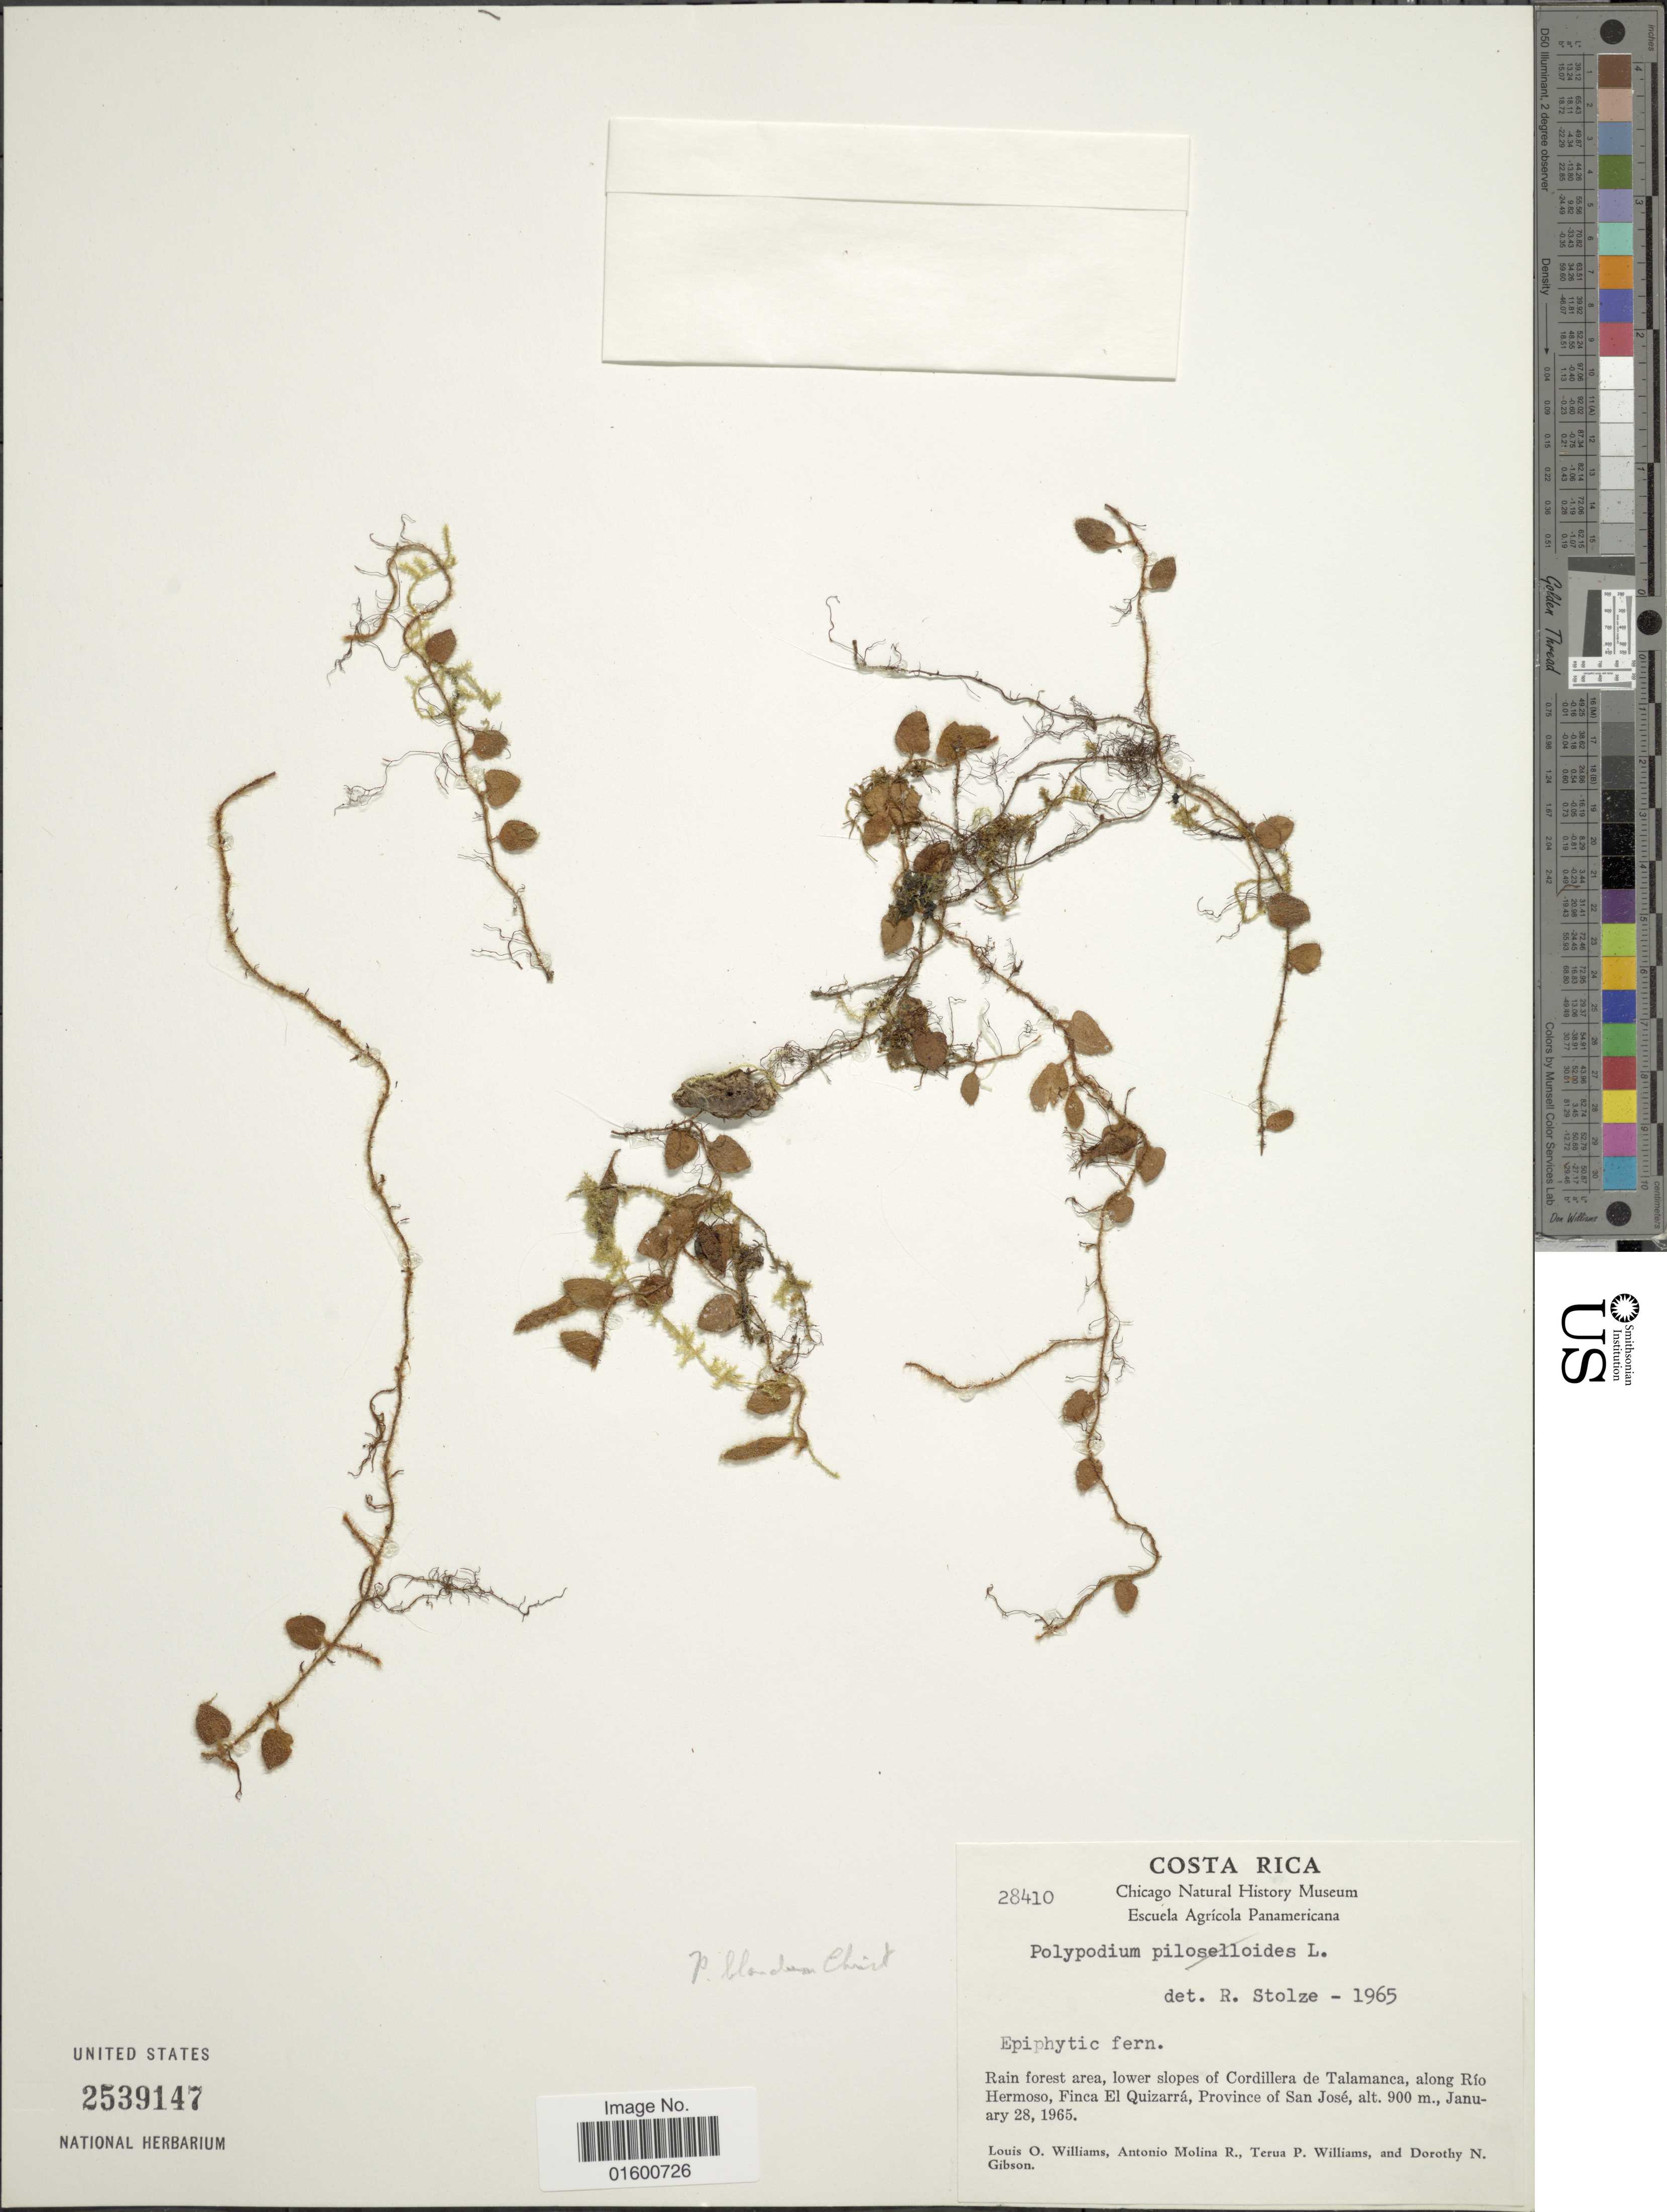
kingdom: Plantae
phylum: Tracheophyta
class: Polypodiopsida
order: Polypodiales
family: Polypodiaceae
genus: Microgramma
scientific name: Microgramma tecta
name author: (Kaulf.) Alston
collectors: L. O. Williams, A. Molina R., T. P. Williams & D. N. Gibson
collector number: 28410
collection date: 1965-01-28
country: Costa Rica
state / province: San José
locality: Lower slopes of Cordillera de Talamanca, along Rio Hermosa, Finca El Quizara, Province of San Jose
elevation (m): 900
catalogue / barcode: US 2539147